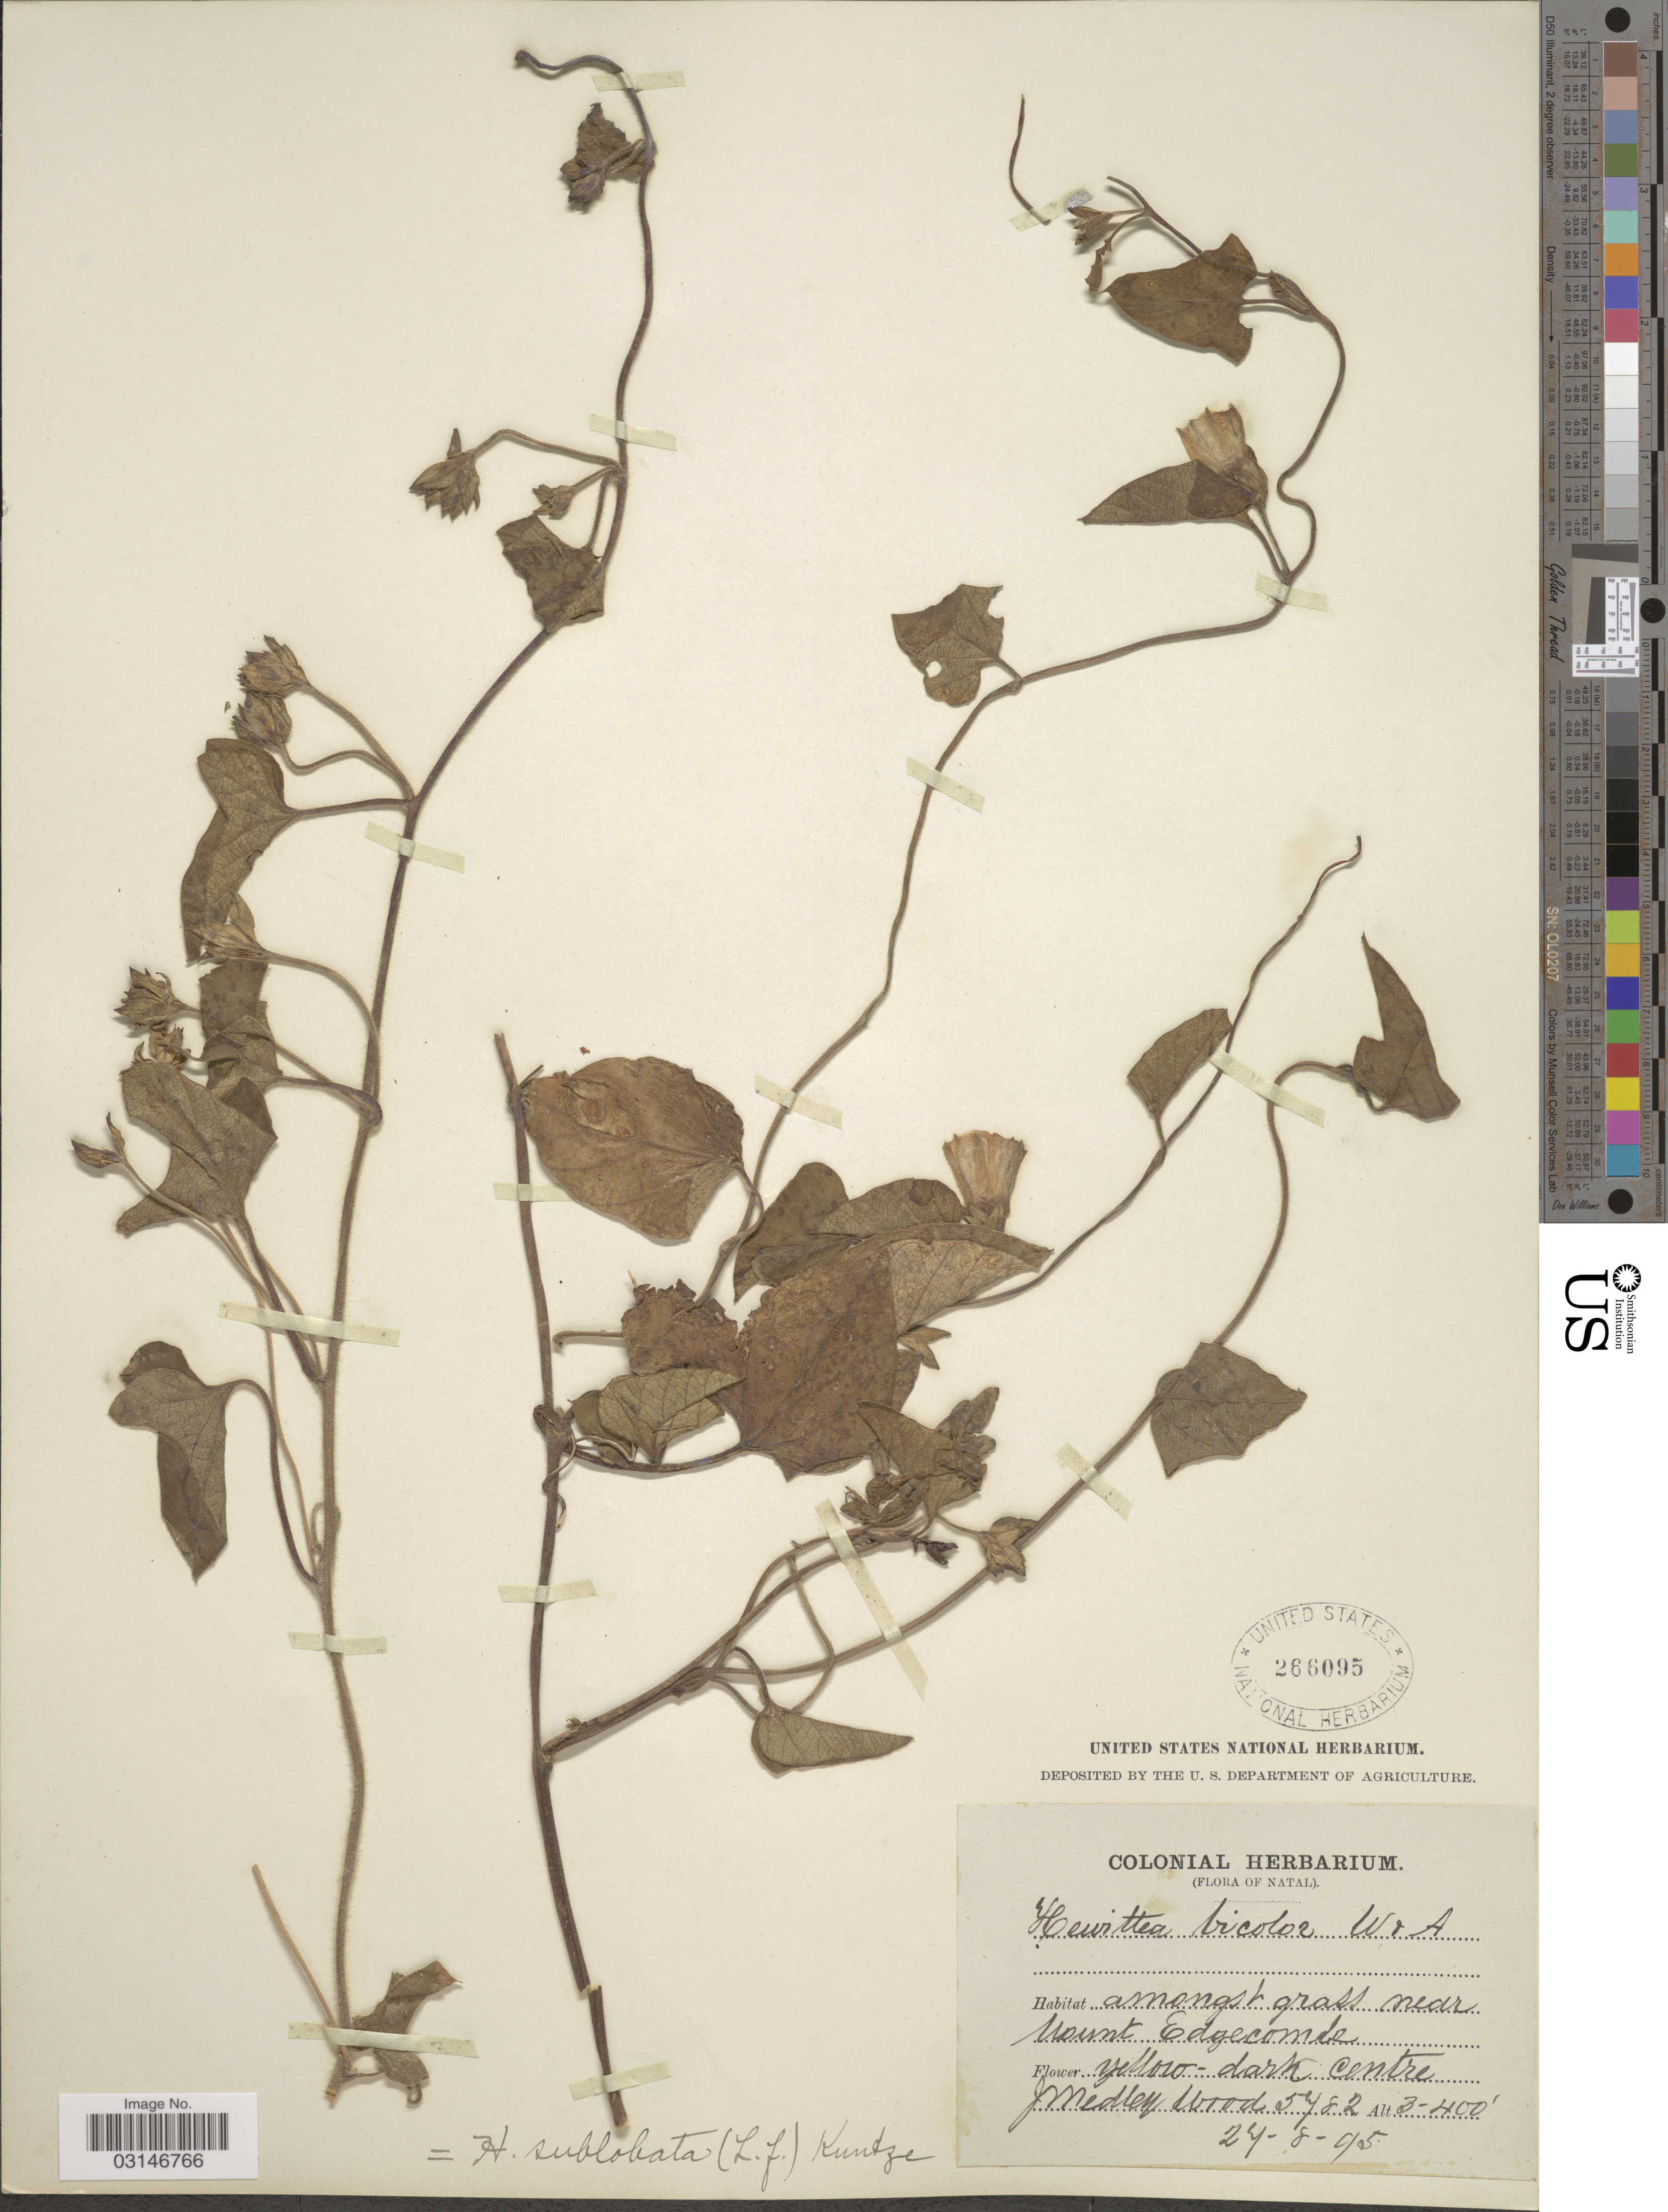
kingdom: Plantae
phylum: Tracheophyta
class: Magnoliopsida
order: Solanales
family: Convolvulaceae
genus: Hewittia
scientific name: Hewittia sublobata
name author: (L. f.) Kuntze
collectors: J. Medley Wood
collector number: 5782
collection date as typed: Transcribed d/m/y: 27/8/95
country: South Africa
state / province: KwaZulu-Natal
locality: (Natal). Amongst grass near mount Edgecombe.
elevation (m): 91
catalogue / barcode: US 266095